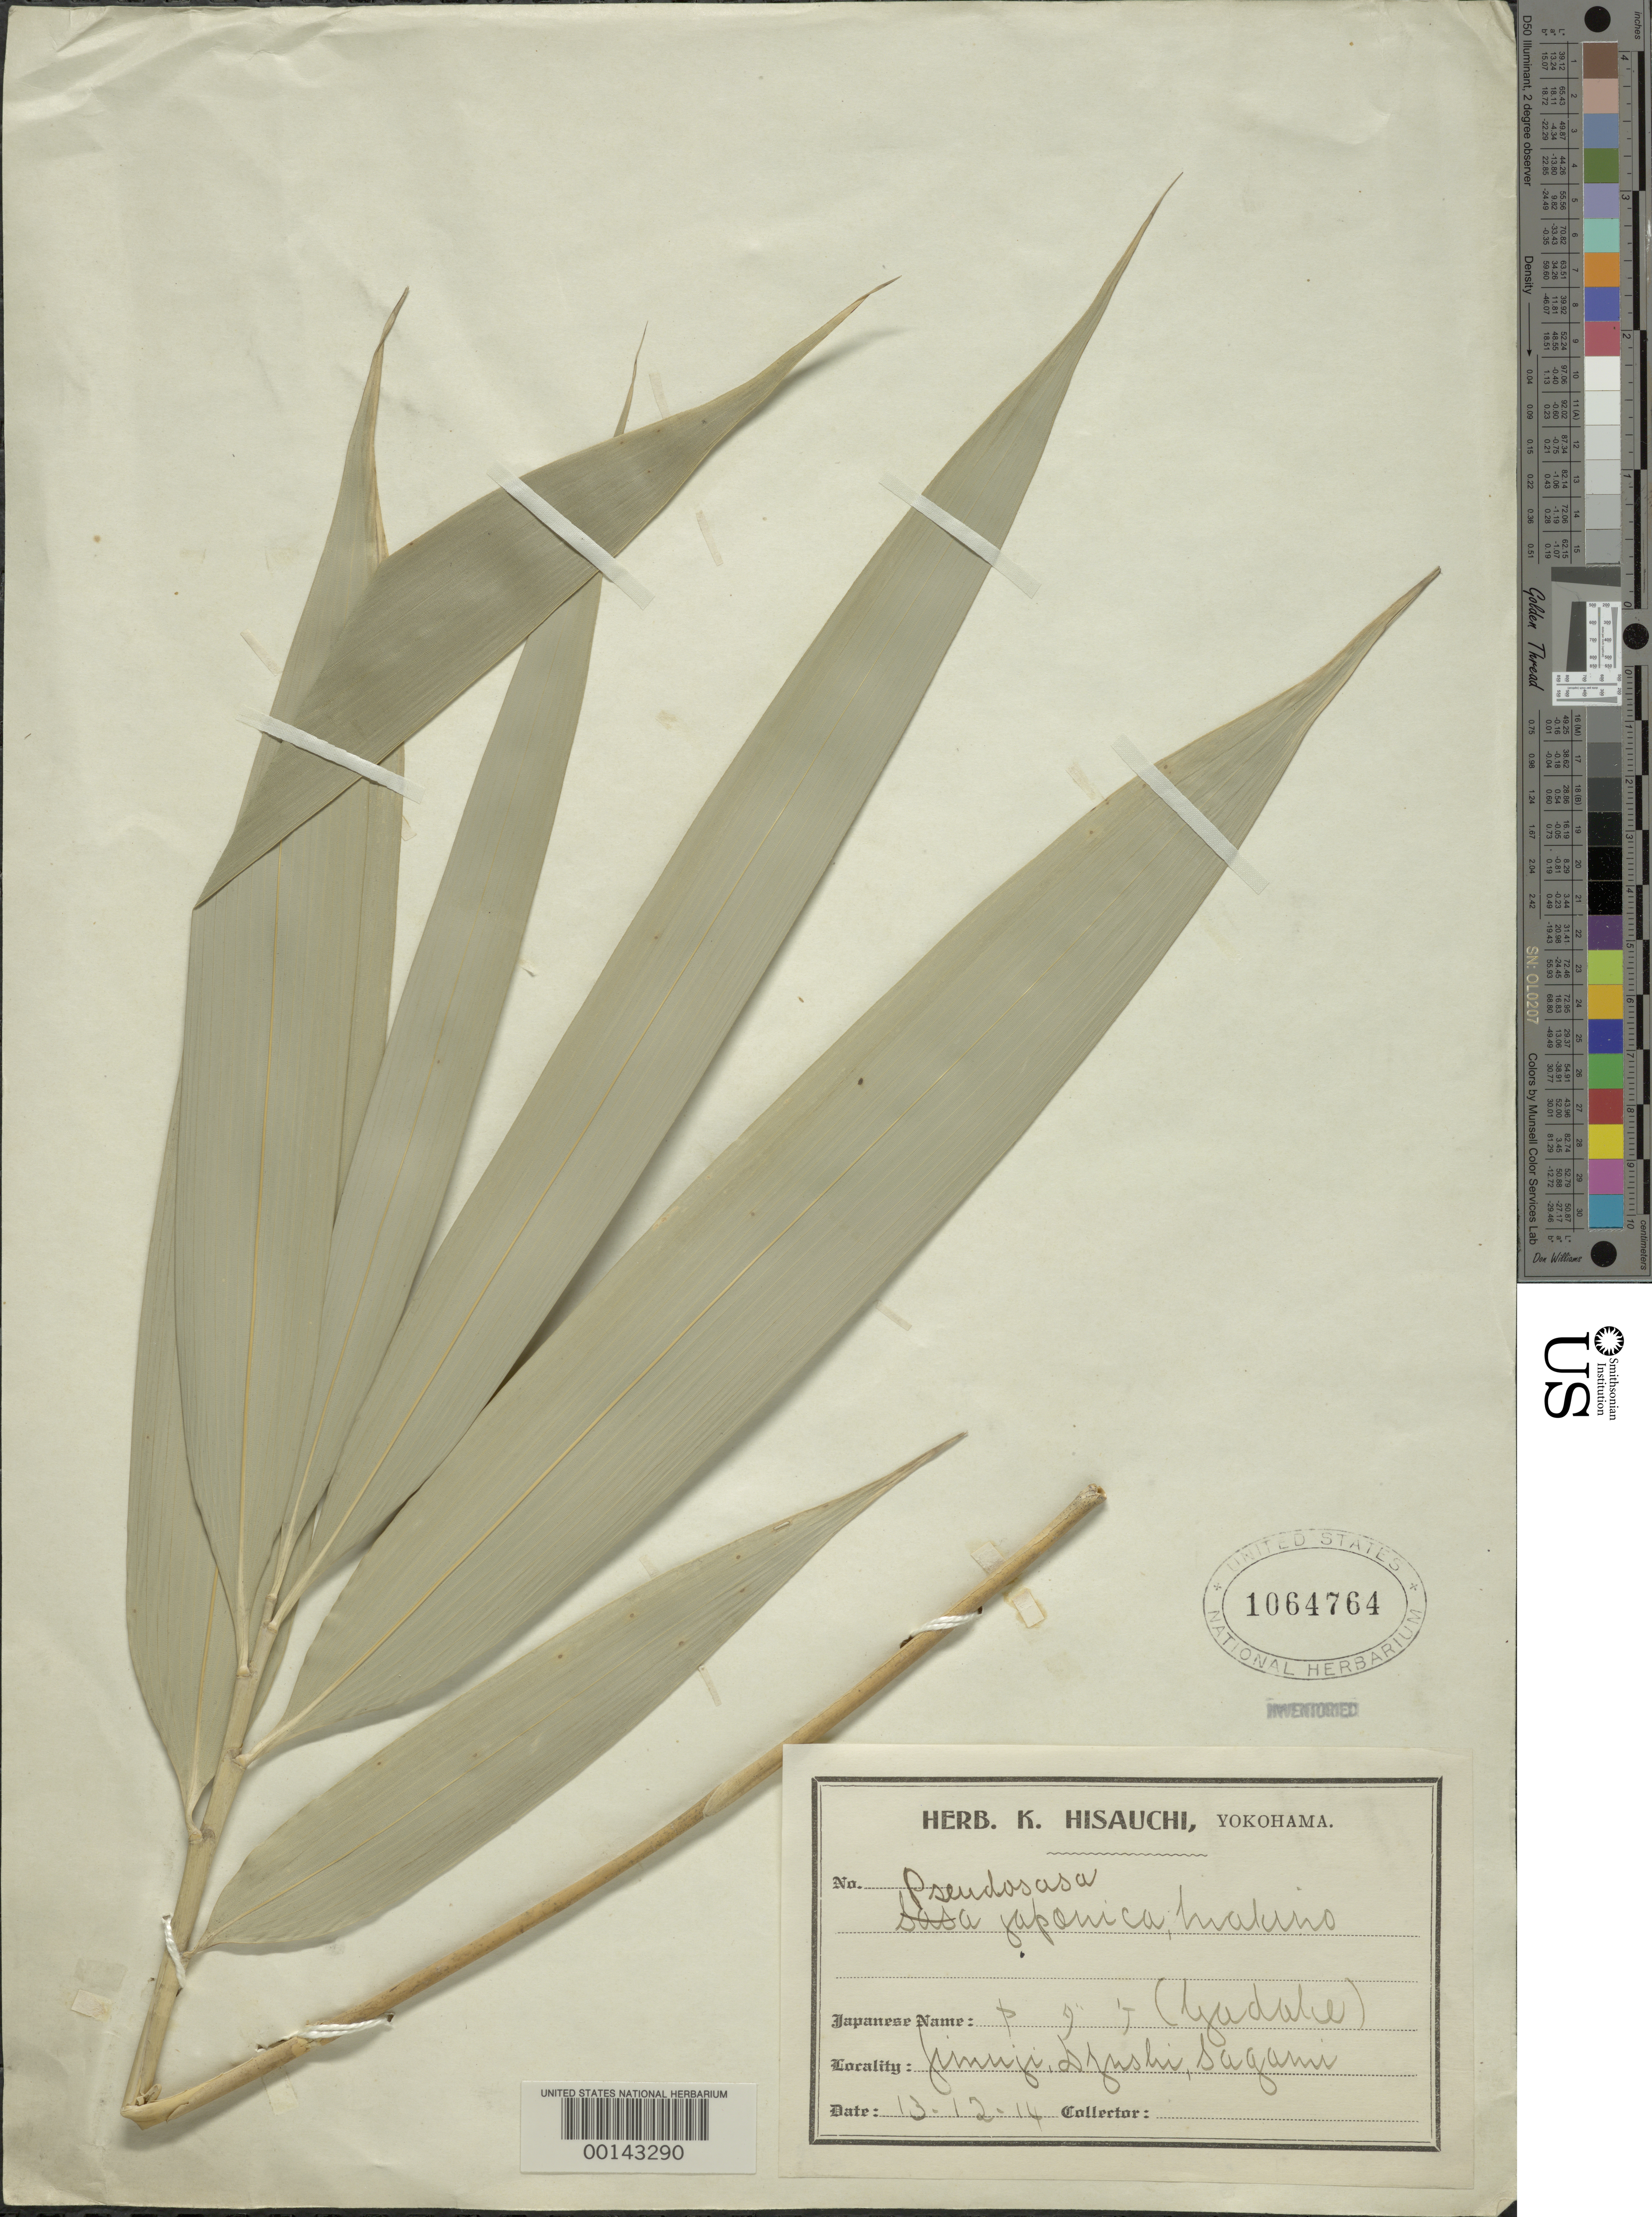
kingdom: Plantae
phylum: Tracheophyta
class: Liliopsida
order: Poales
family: Poaceae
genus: Pseudosasa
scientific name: Pseudosasa japonica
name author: (Siebold & Zucc. ex Steud.) Makino ex Nakai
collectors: K. Hisauchi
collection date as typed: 13 Dec 1914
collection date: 1914-12-13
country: Japan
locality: Yokohama, sagami, dzushi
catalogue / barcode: US 1064764